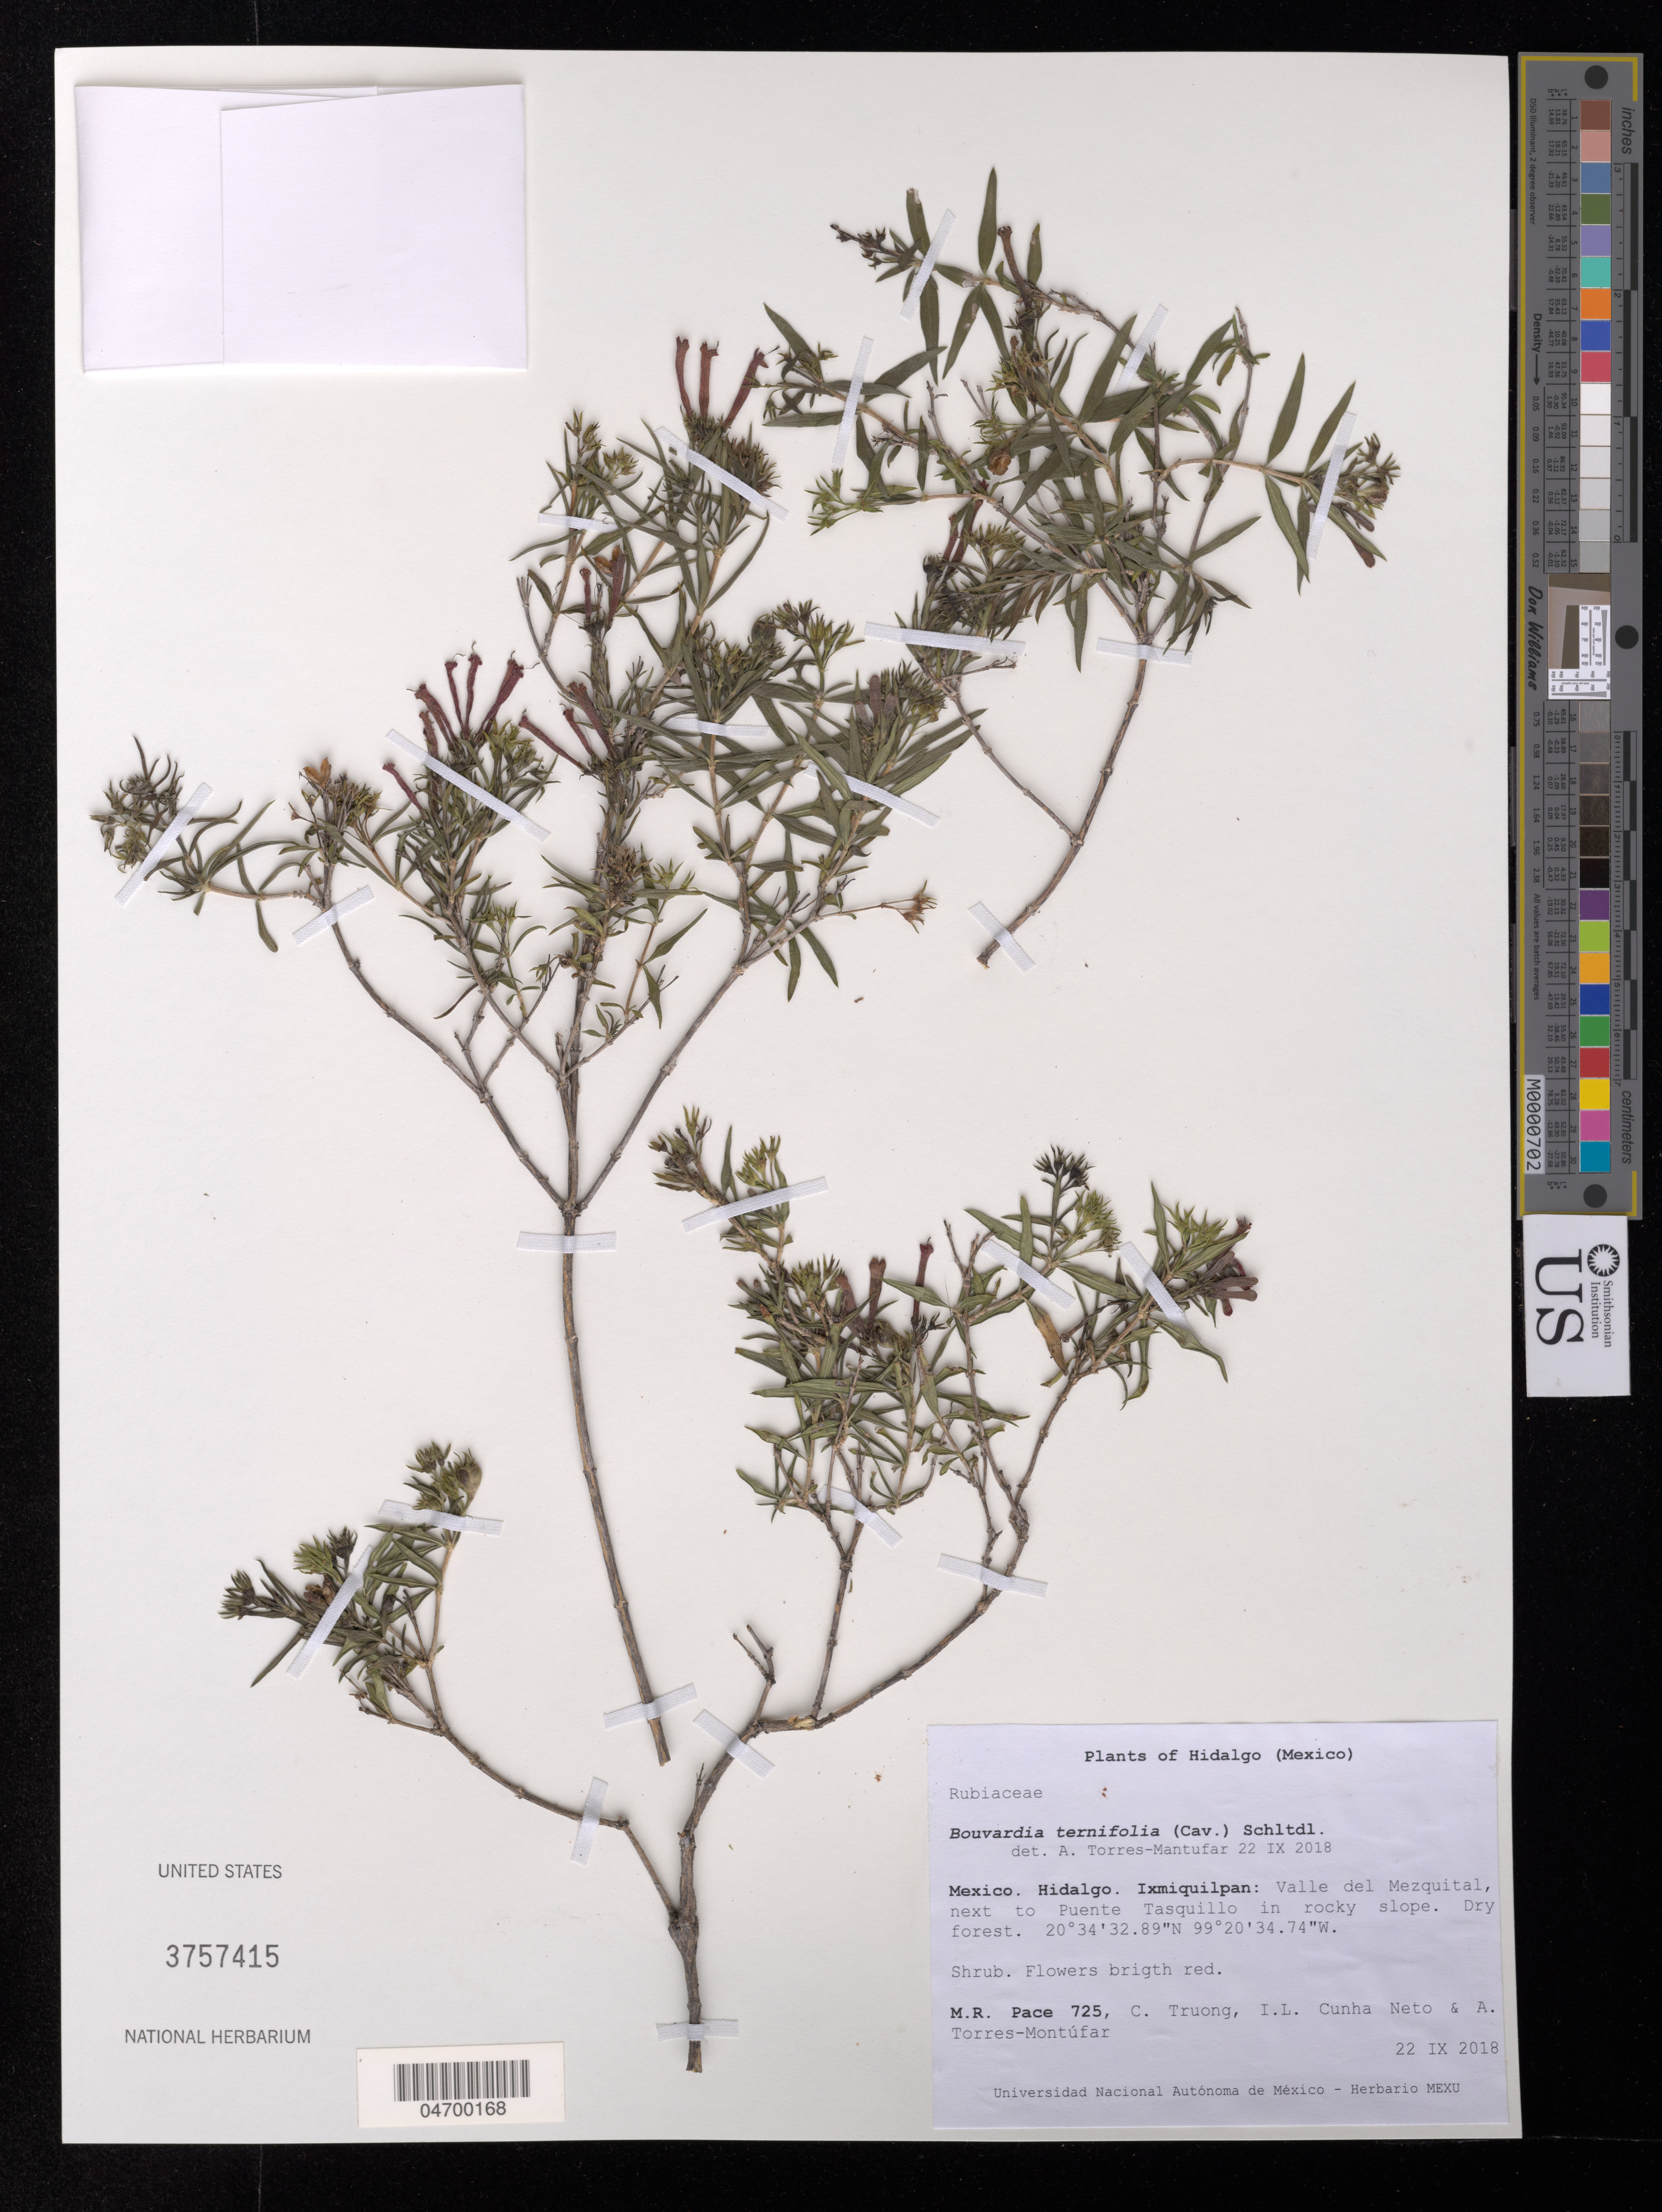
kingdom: Plantae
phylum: Tracheophyta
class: Magnoliopsida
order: Gentianales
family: Rubiaceae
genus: Bouvardia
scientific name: Bouvardia ternifolia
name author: (Cav.) Schltdl.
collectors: M. R. Pace, C. Truong, I. L. Cunha Neto & A. Torres-Montúfar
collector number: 725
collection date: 2018-09-22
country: Mexico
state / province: Hidalgo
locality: Ixmiquilpan: Valle del Mezquital, next to Puente Tasquillo in rocky slope.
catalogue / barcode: US 3757415